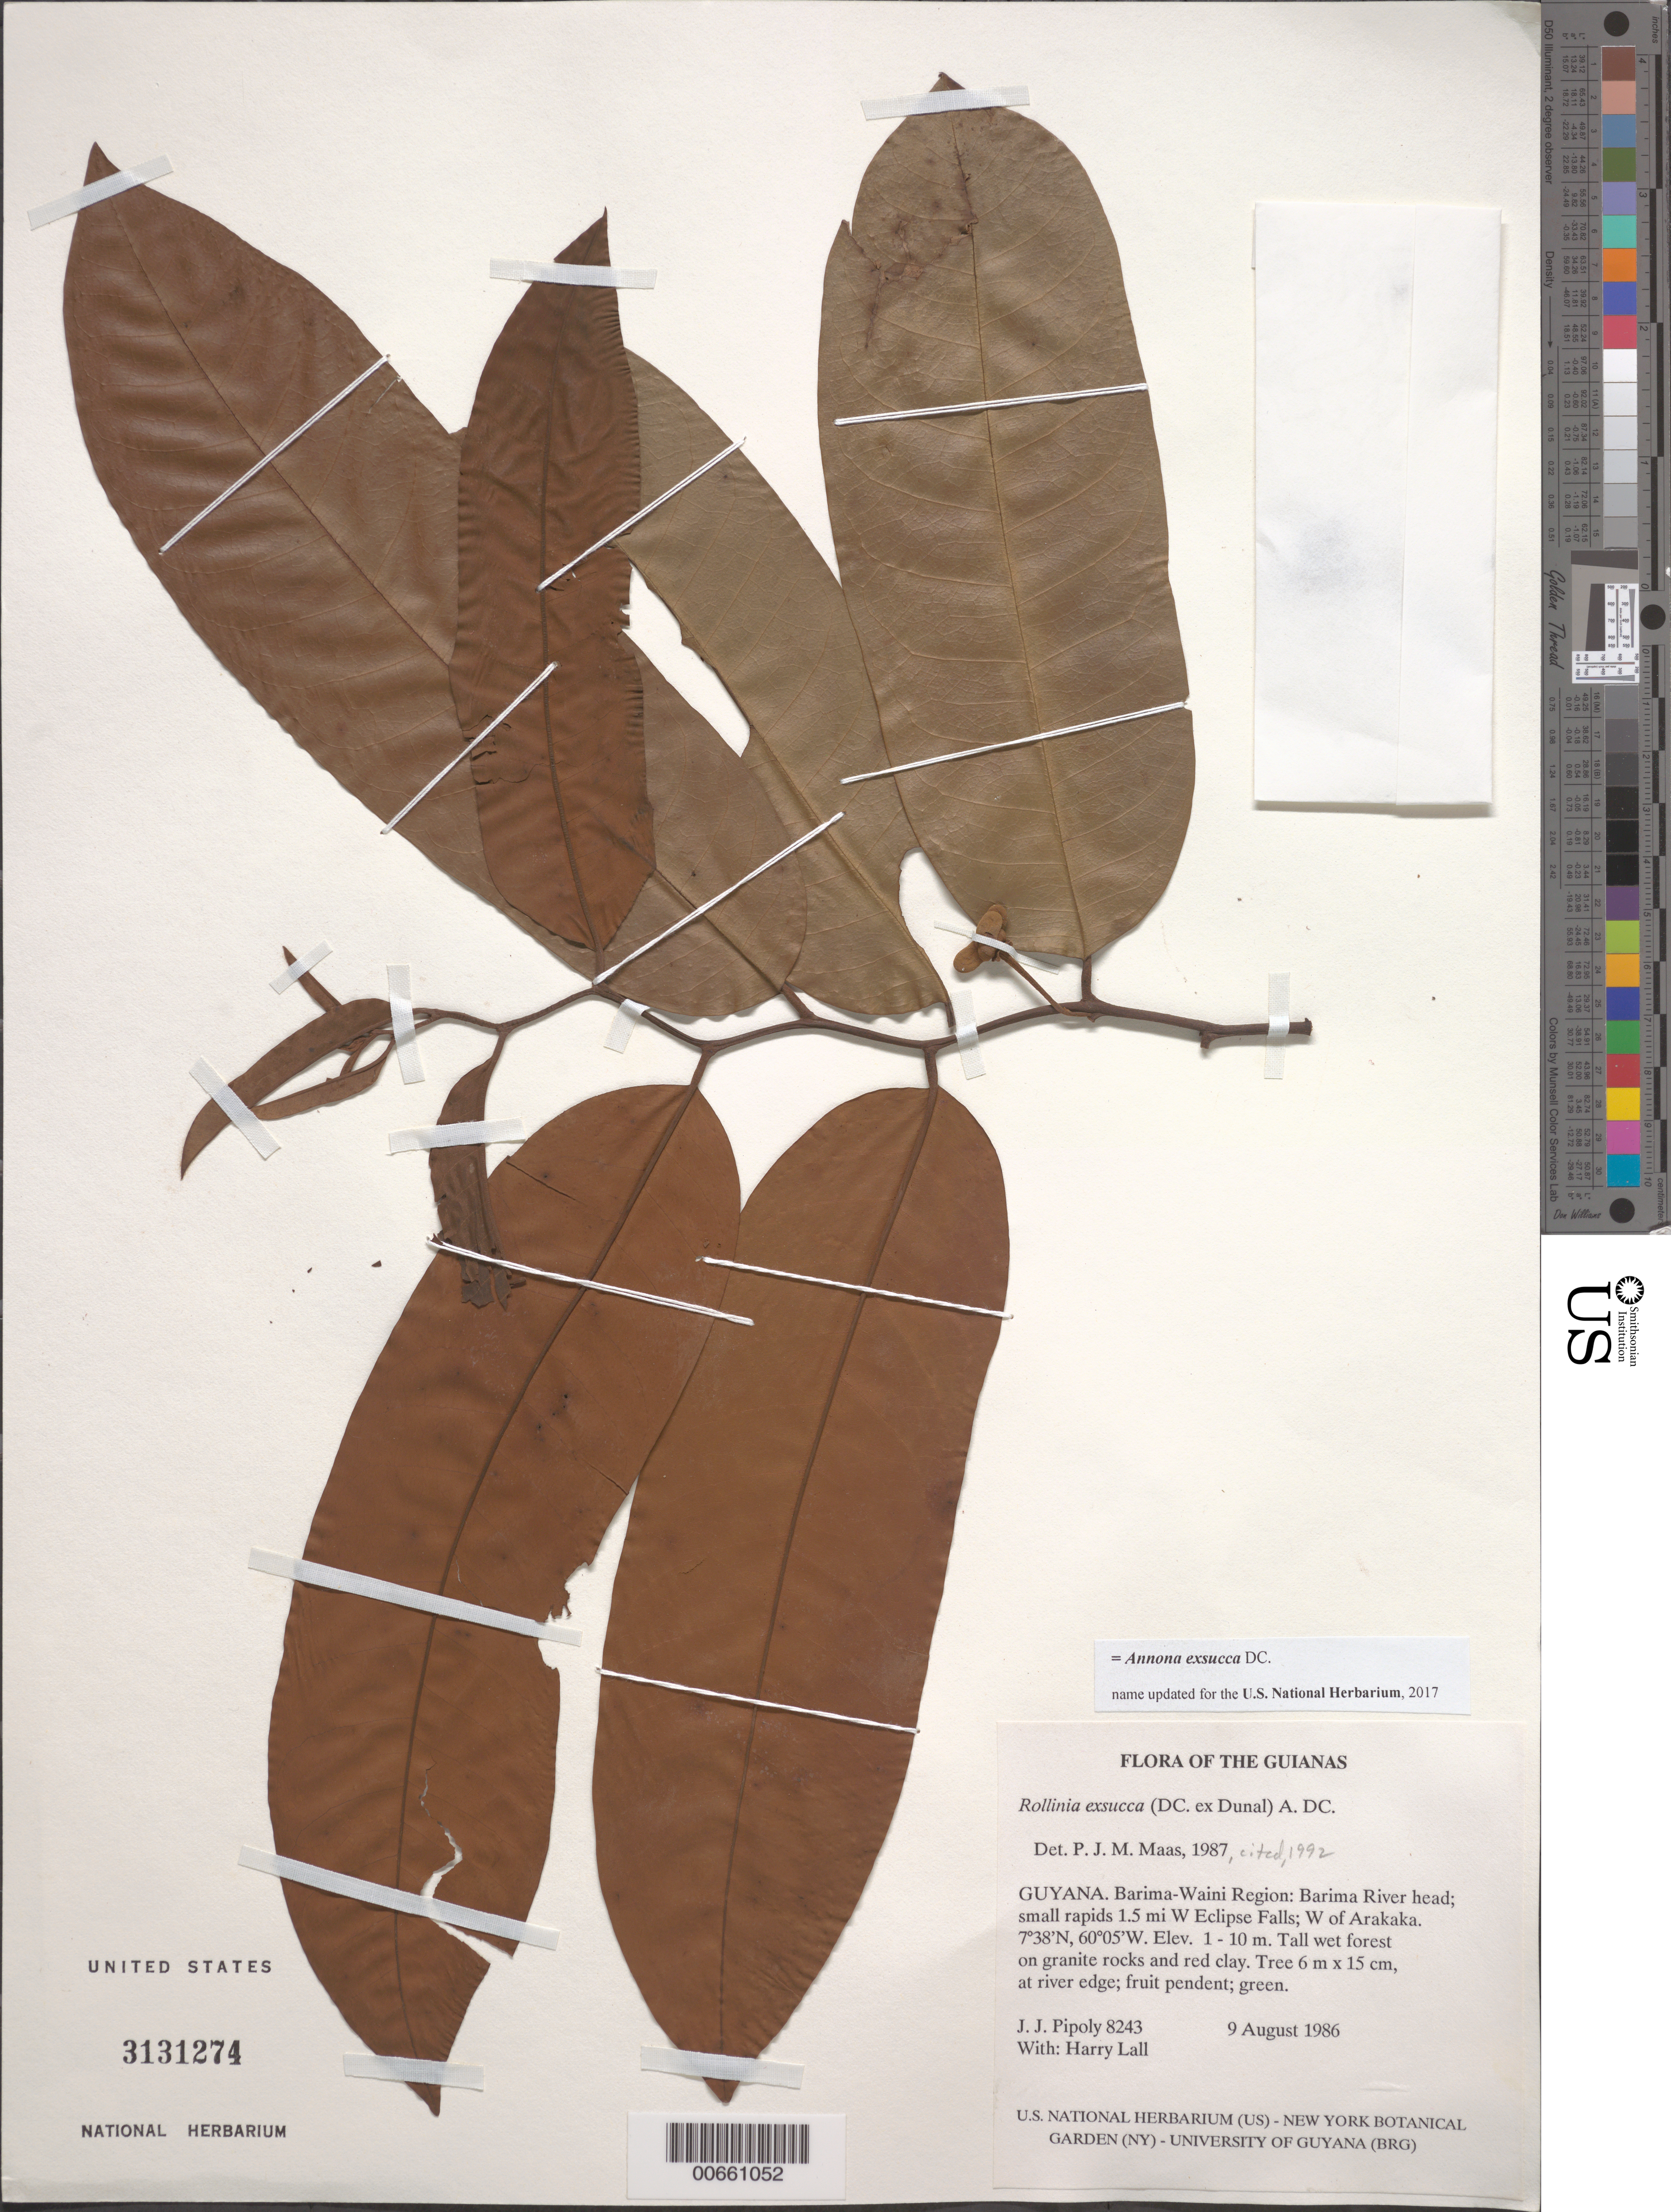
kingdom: Plantae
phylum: Tracheophyta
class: Magnoliopsida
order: Magnoliales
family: Annonaceae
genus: Annona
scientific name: Annona exsucca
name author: DC. ex Dunal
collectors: J. J. Pipoly & H. Lall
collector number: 8243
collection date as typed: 9 August 1986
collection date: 1986-08-09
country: Guyana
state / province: Barima-Waini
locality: Barima River head; small rapids 1.5 mi W Eclipse Falls; W of Arakaka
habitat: Tall wet forest on granite rocks and red clay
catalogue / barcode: US 3131274